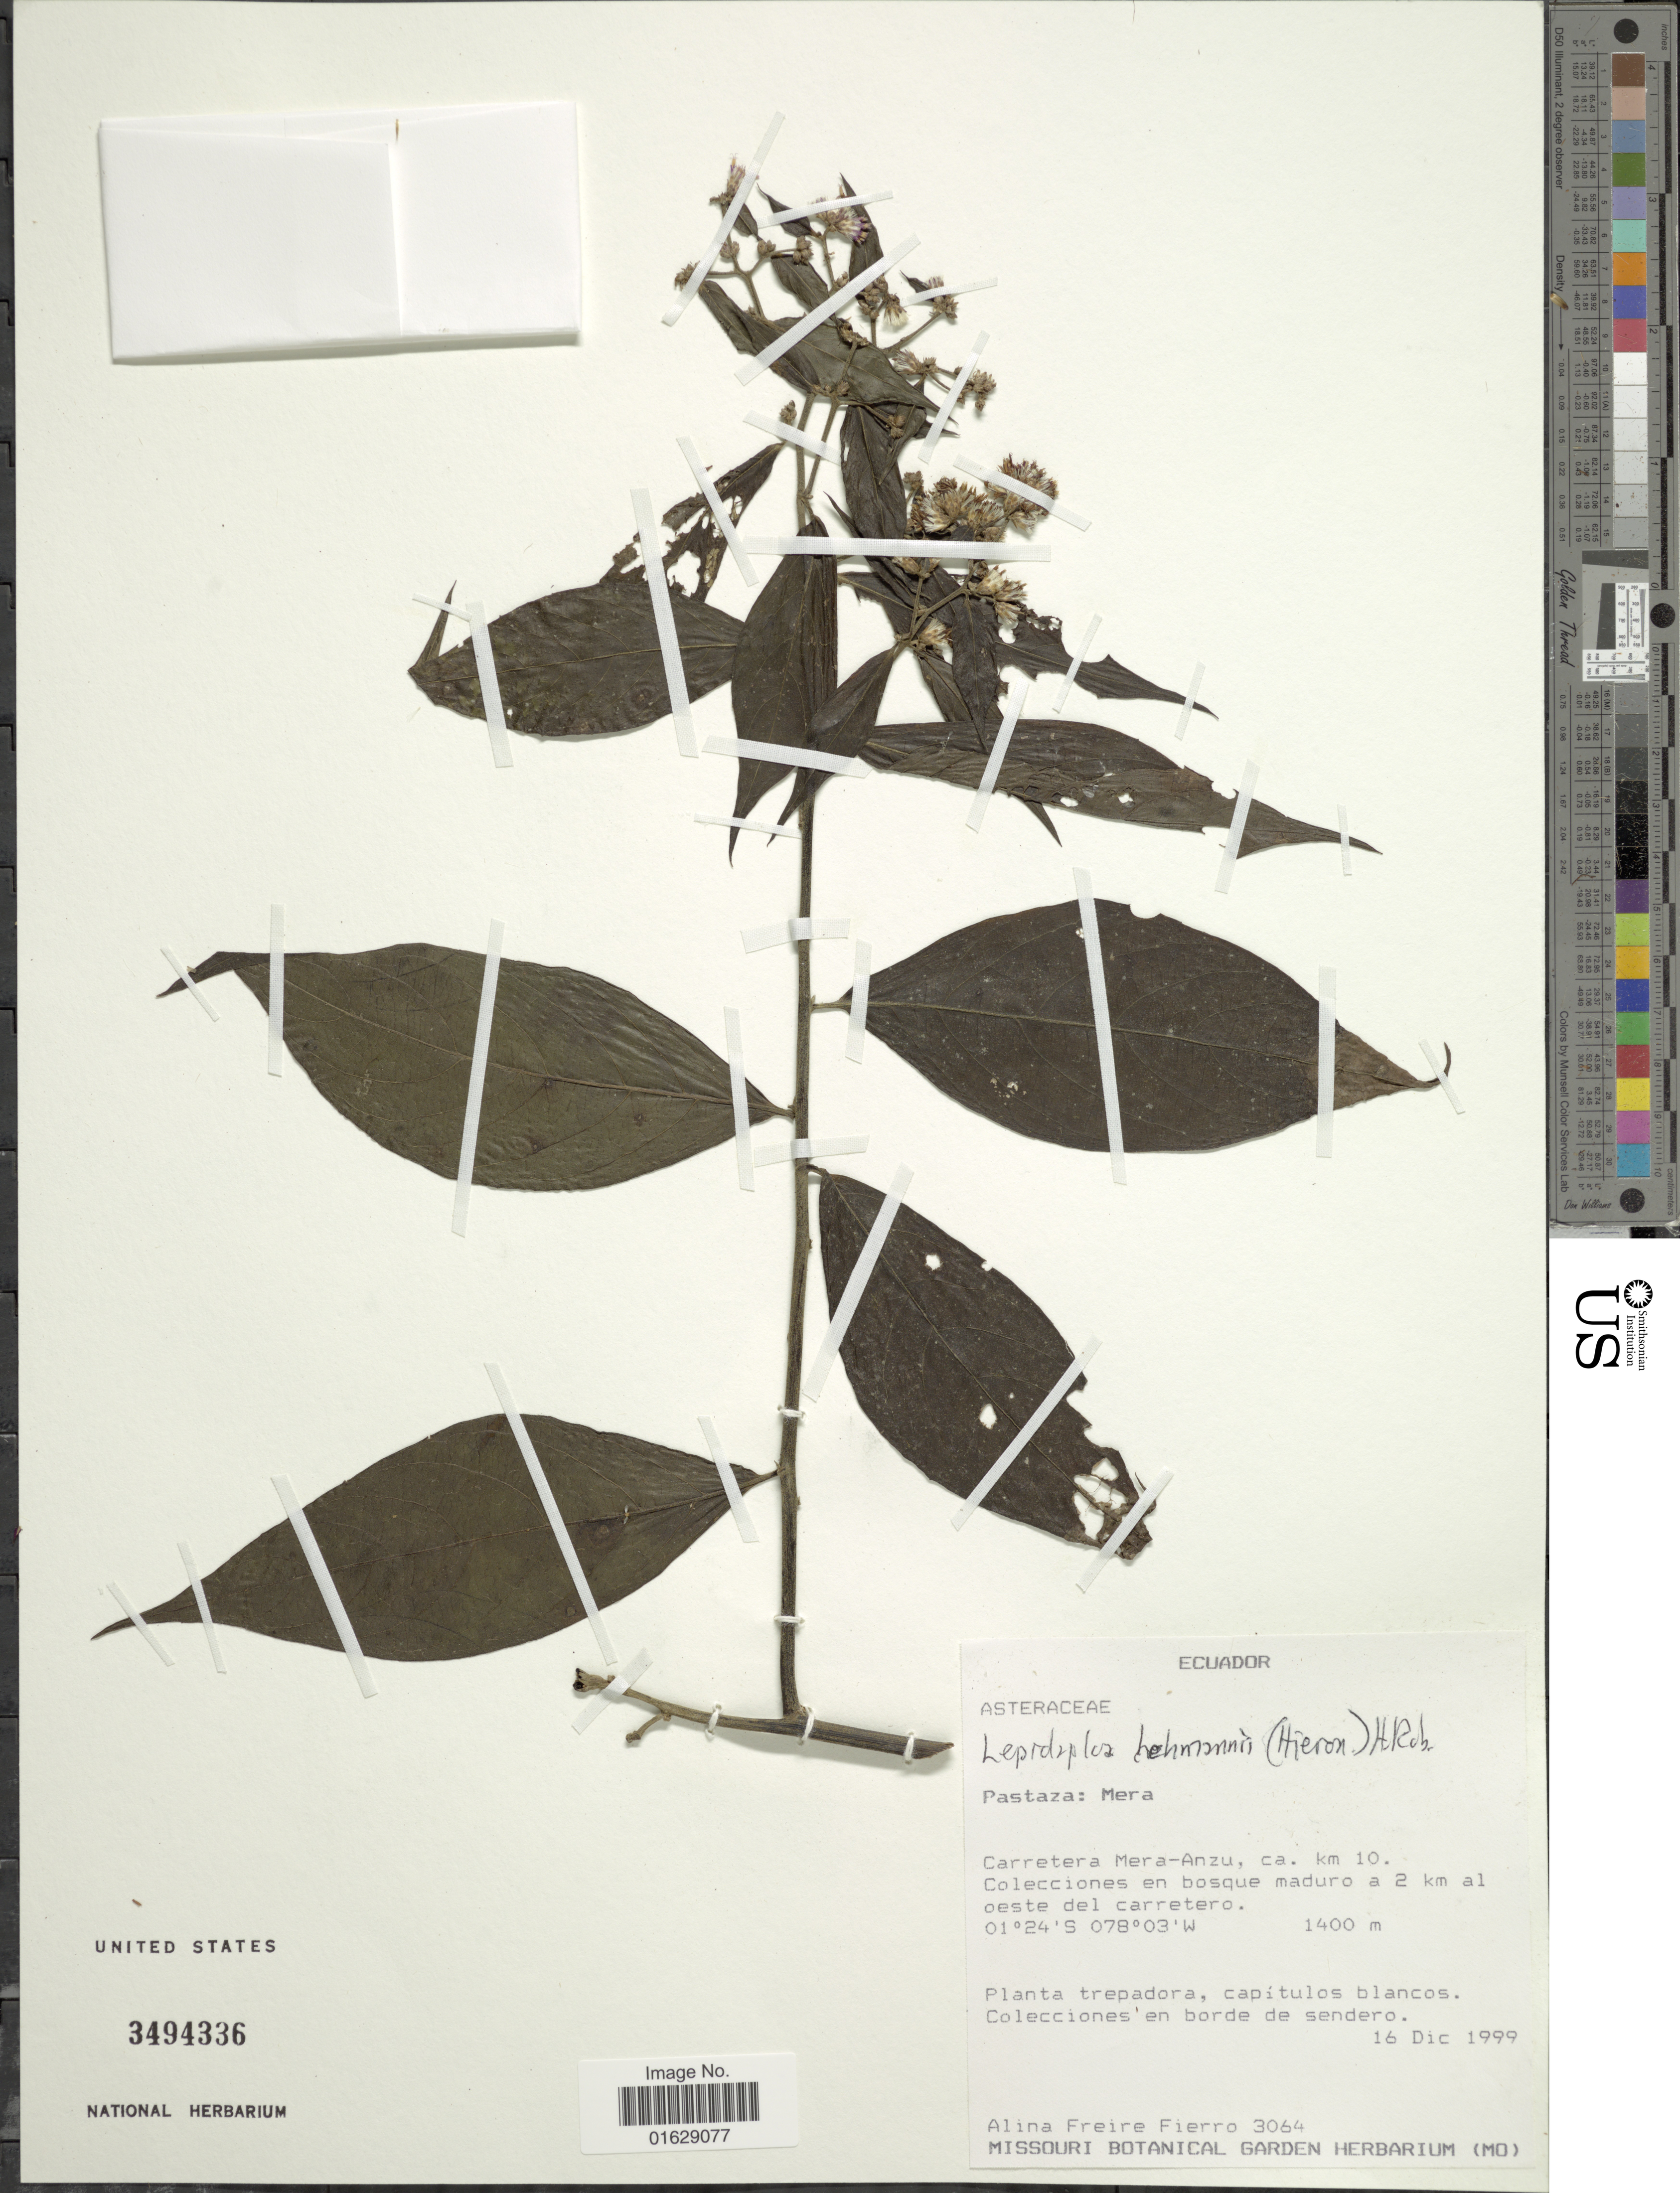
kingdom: Plantae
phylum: Tracheophyta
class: Magnoliopsida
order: Asterales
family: Asteraceae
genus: Lepidaploa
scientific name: Lepidaploa lehmannii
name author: (Hieron.) H. Rob.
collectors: A. Freire-Fierro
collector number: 3064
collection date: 1999-12-16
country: Ecuador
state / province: Pastaza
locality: Mera. Carretera Mera-Anzu, ca. km 10. Colecciones en boque maduro a 2 km al oeste del carretero.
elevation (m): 1400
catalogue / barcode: US 3494336